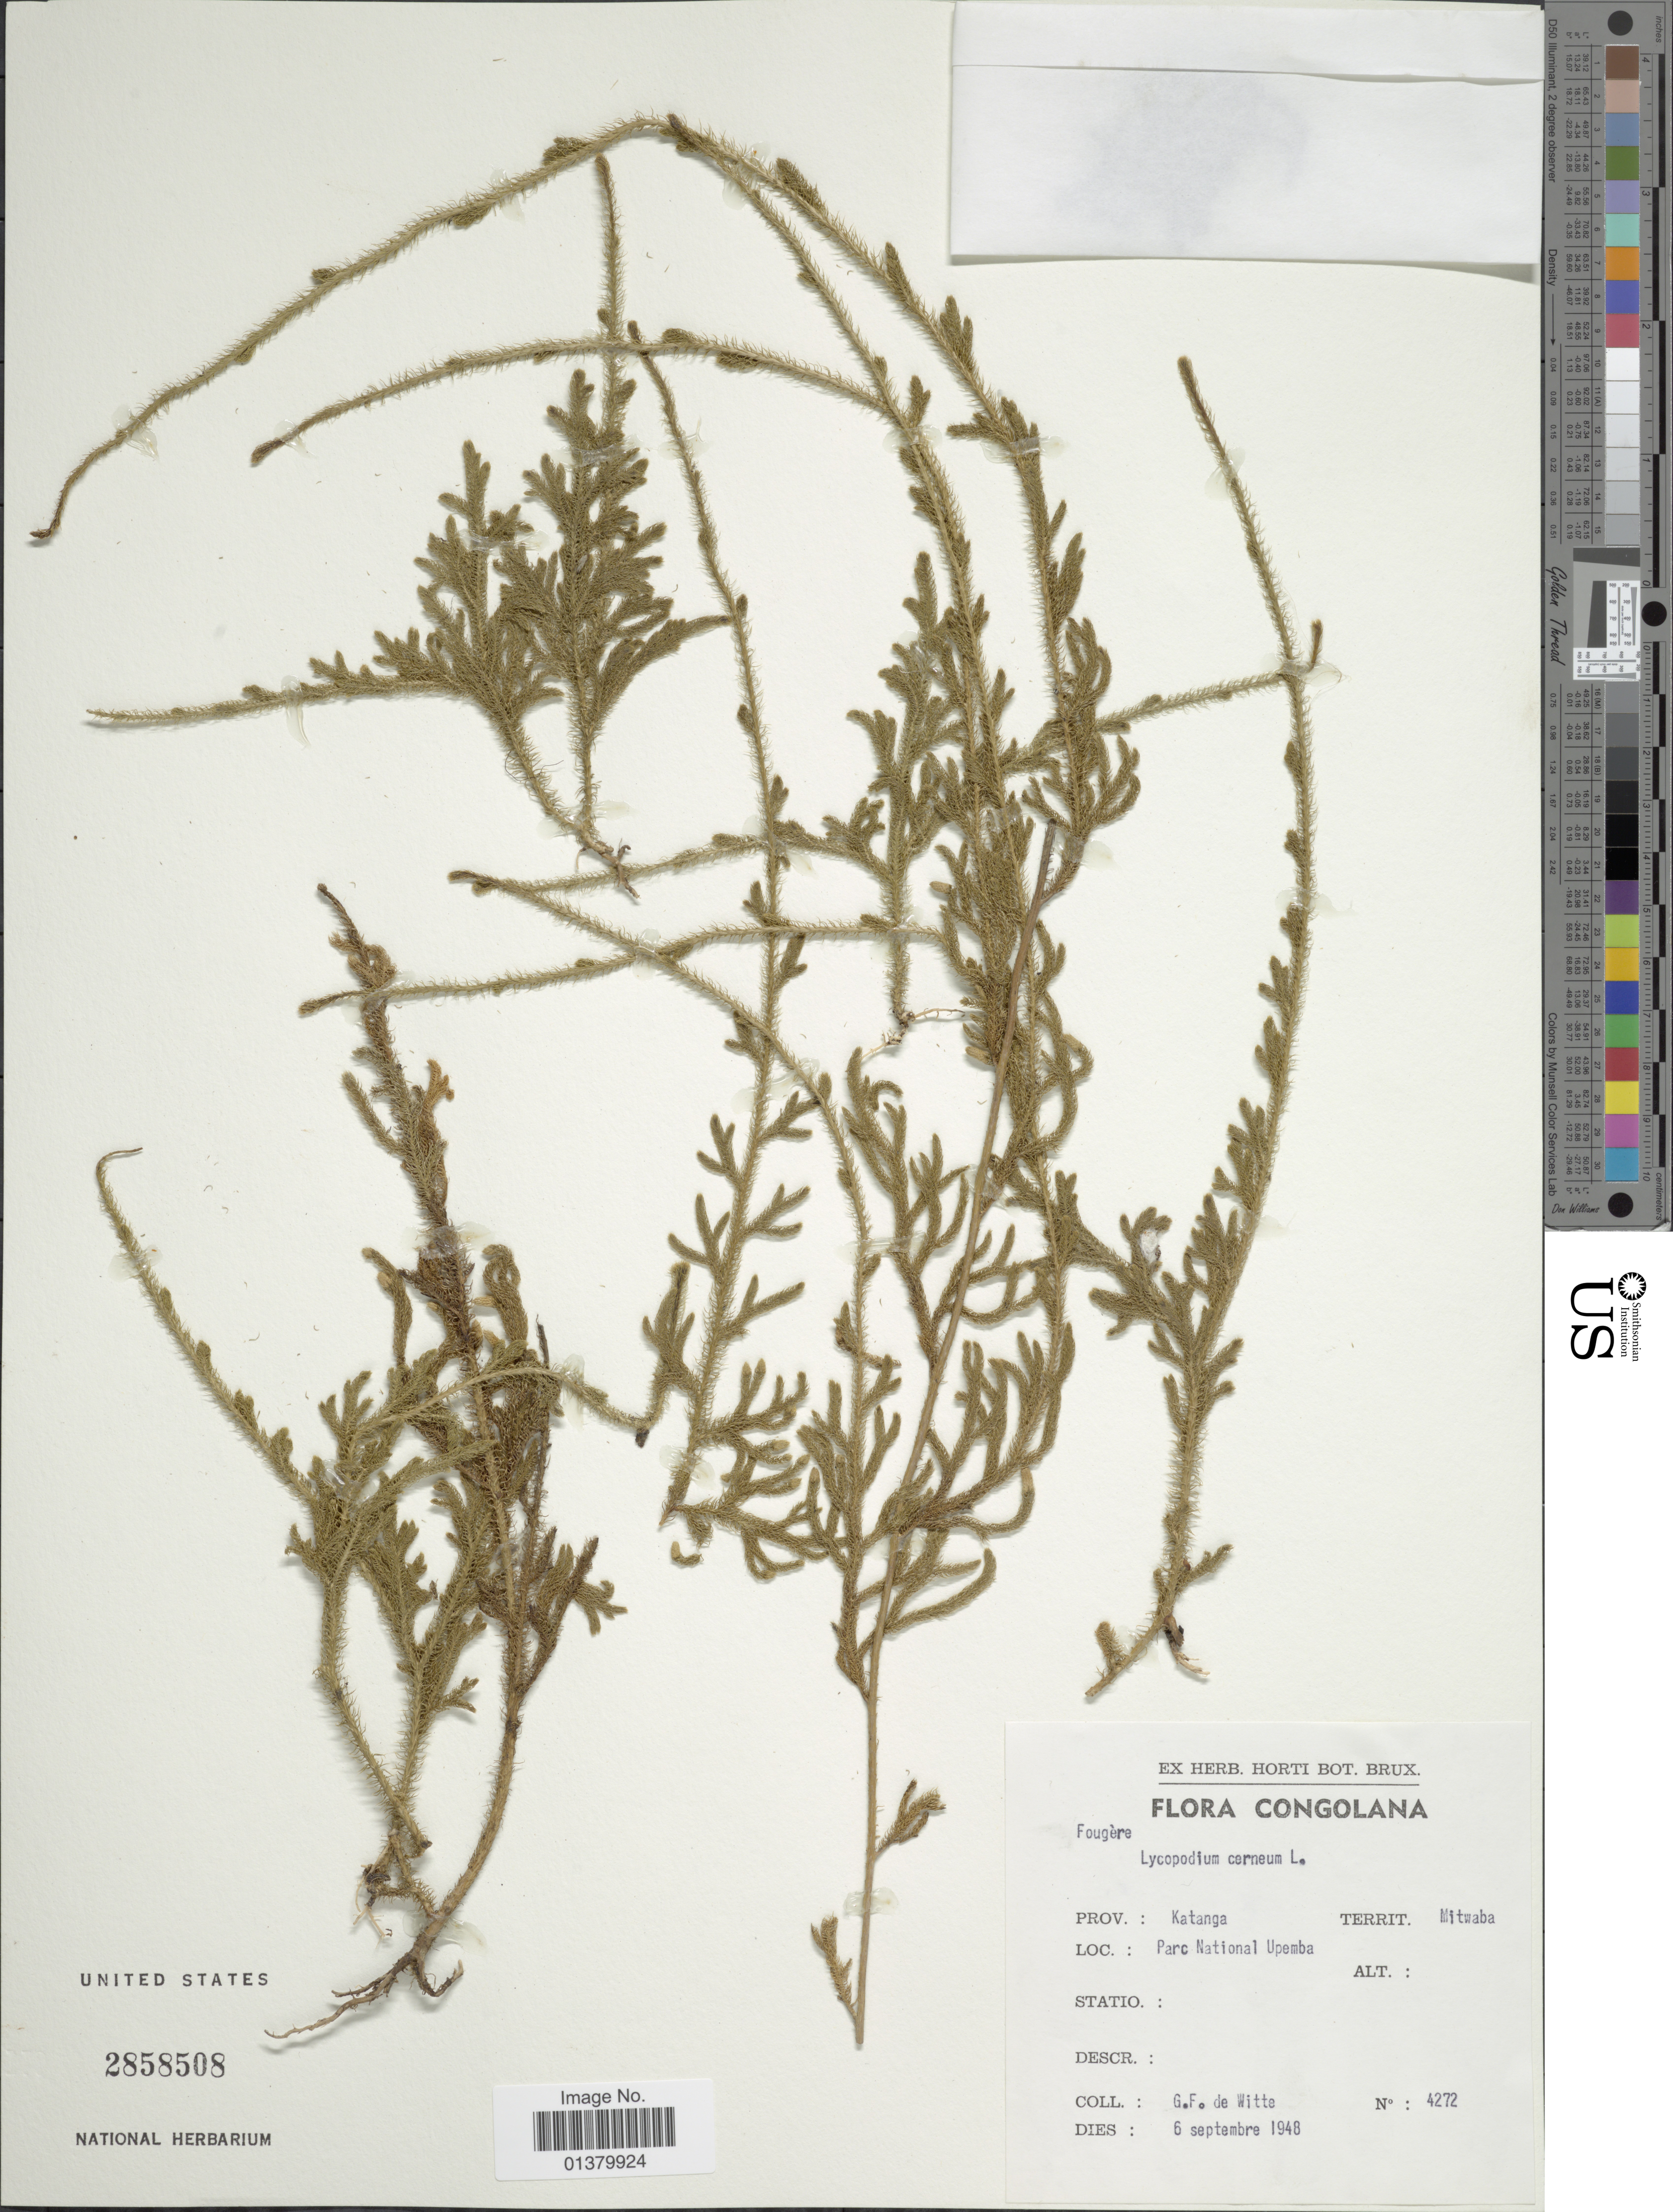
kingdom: Plantae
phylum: Tracheophyta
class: Lycopodiopsida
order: Lycopodiales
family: Lycopodiaceae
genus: Palhinhaea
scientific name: Palhinhaea cernua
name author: (L.) Vasc. & Franco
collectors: G. F. Witte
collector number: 4272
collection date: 1948-09-06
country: Congo, Democratic Republic of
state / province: Haut-Katanga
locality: Territ Mituaba, Parc National Upemba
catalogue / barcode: US 2858508